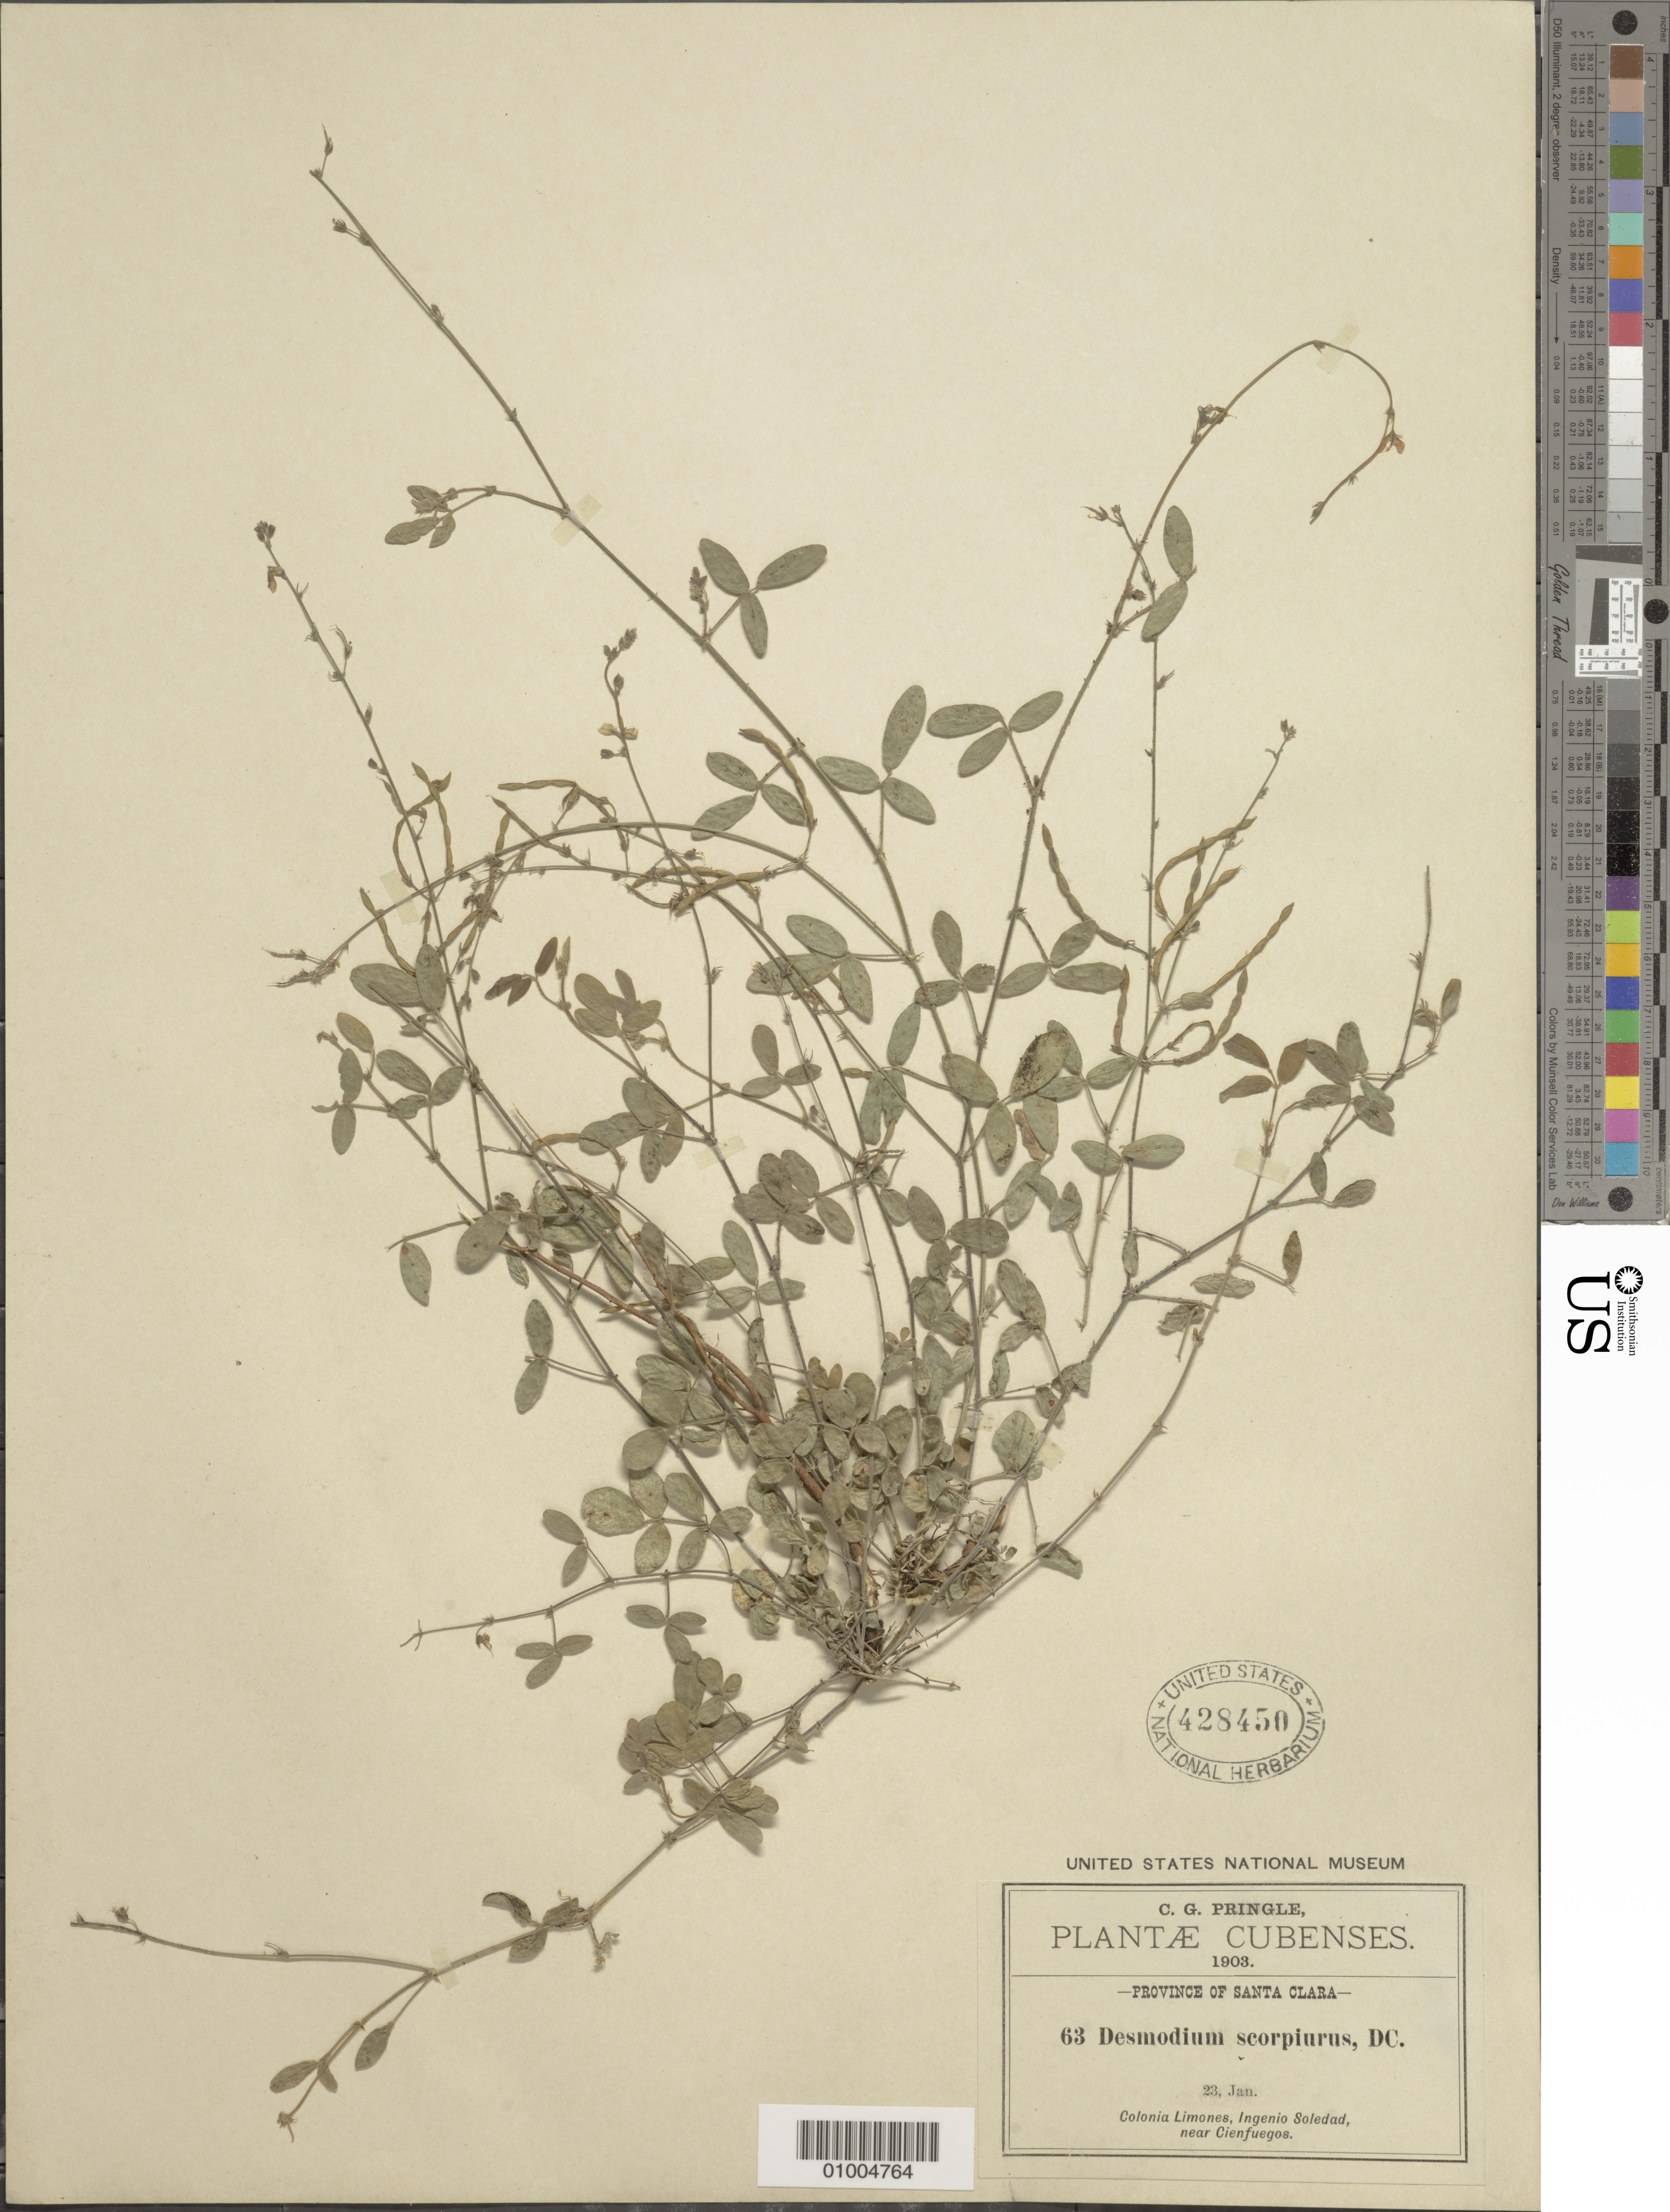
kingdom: Plantae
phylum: Tracheophyta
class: Magnoliopsida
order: Fabales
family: Fabaceae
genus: Desmodium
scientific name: Desmodium scorpiurus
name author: (Sw.) Desv. ex DC.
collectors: C. G. Pringle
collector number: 63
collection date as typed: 23 Jan 1903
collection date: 1903-01-23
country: Cuba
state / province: Cienfuegos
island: Cuba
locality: colonia Limones, Ingenio Soledad, near Cienfuego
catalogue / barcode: US 428450